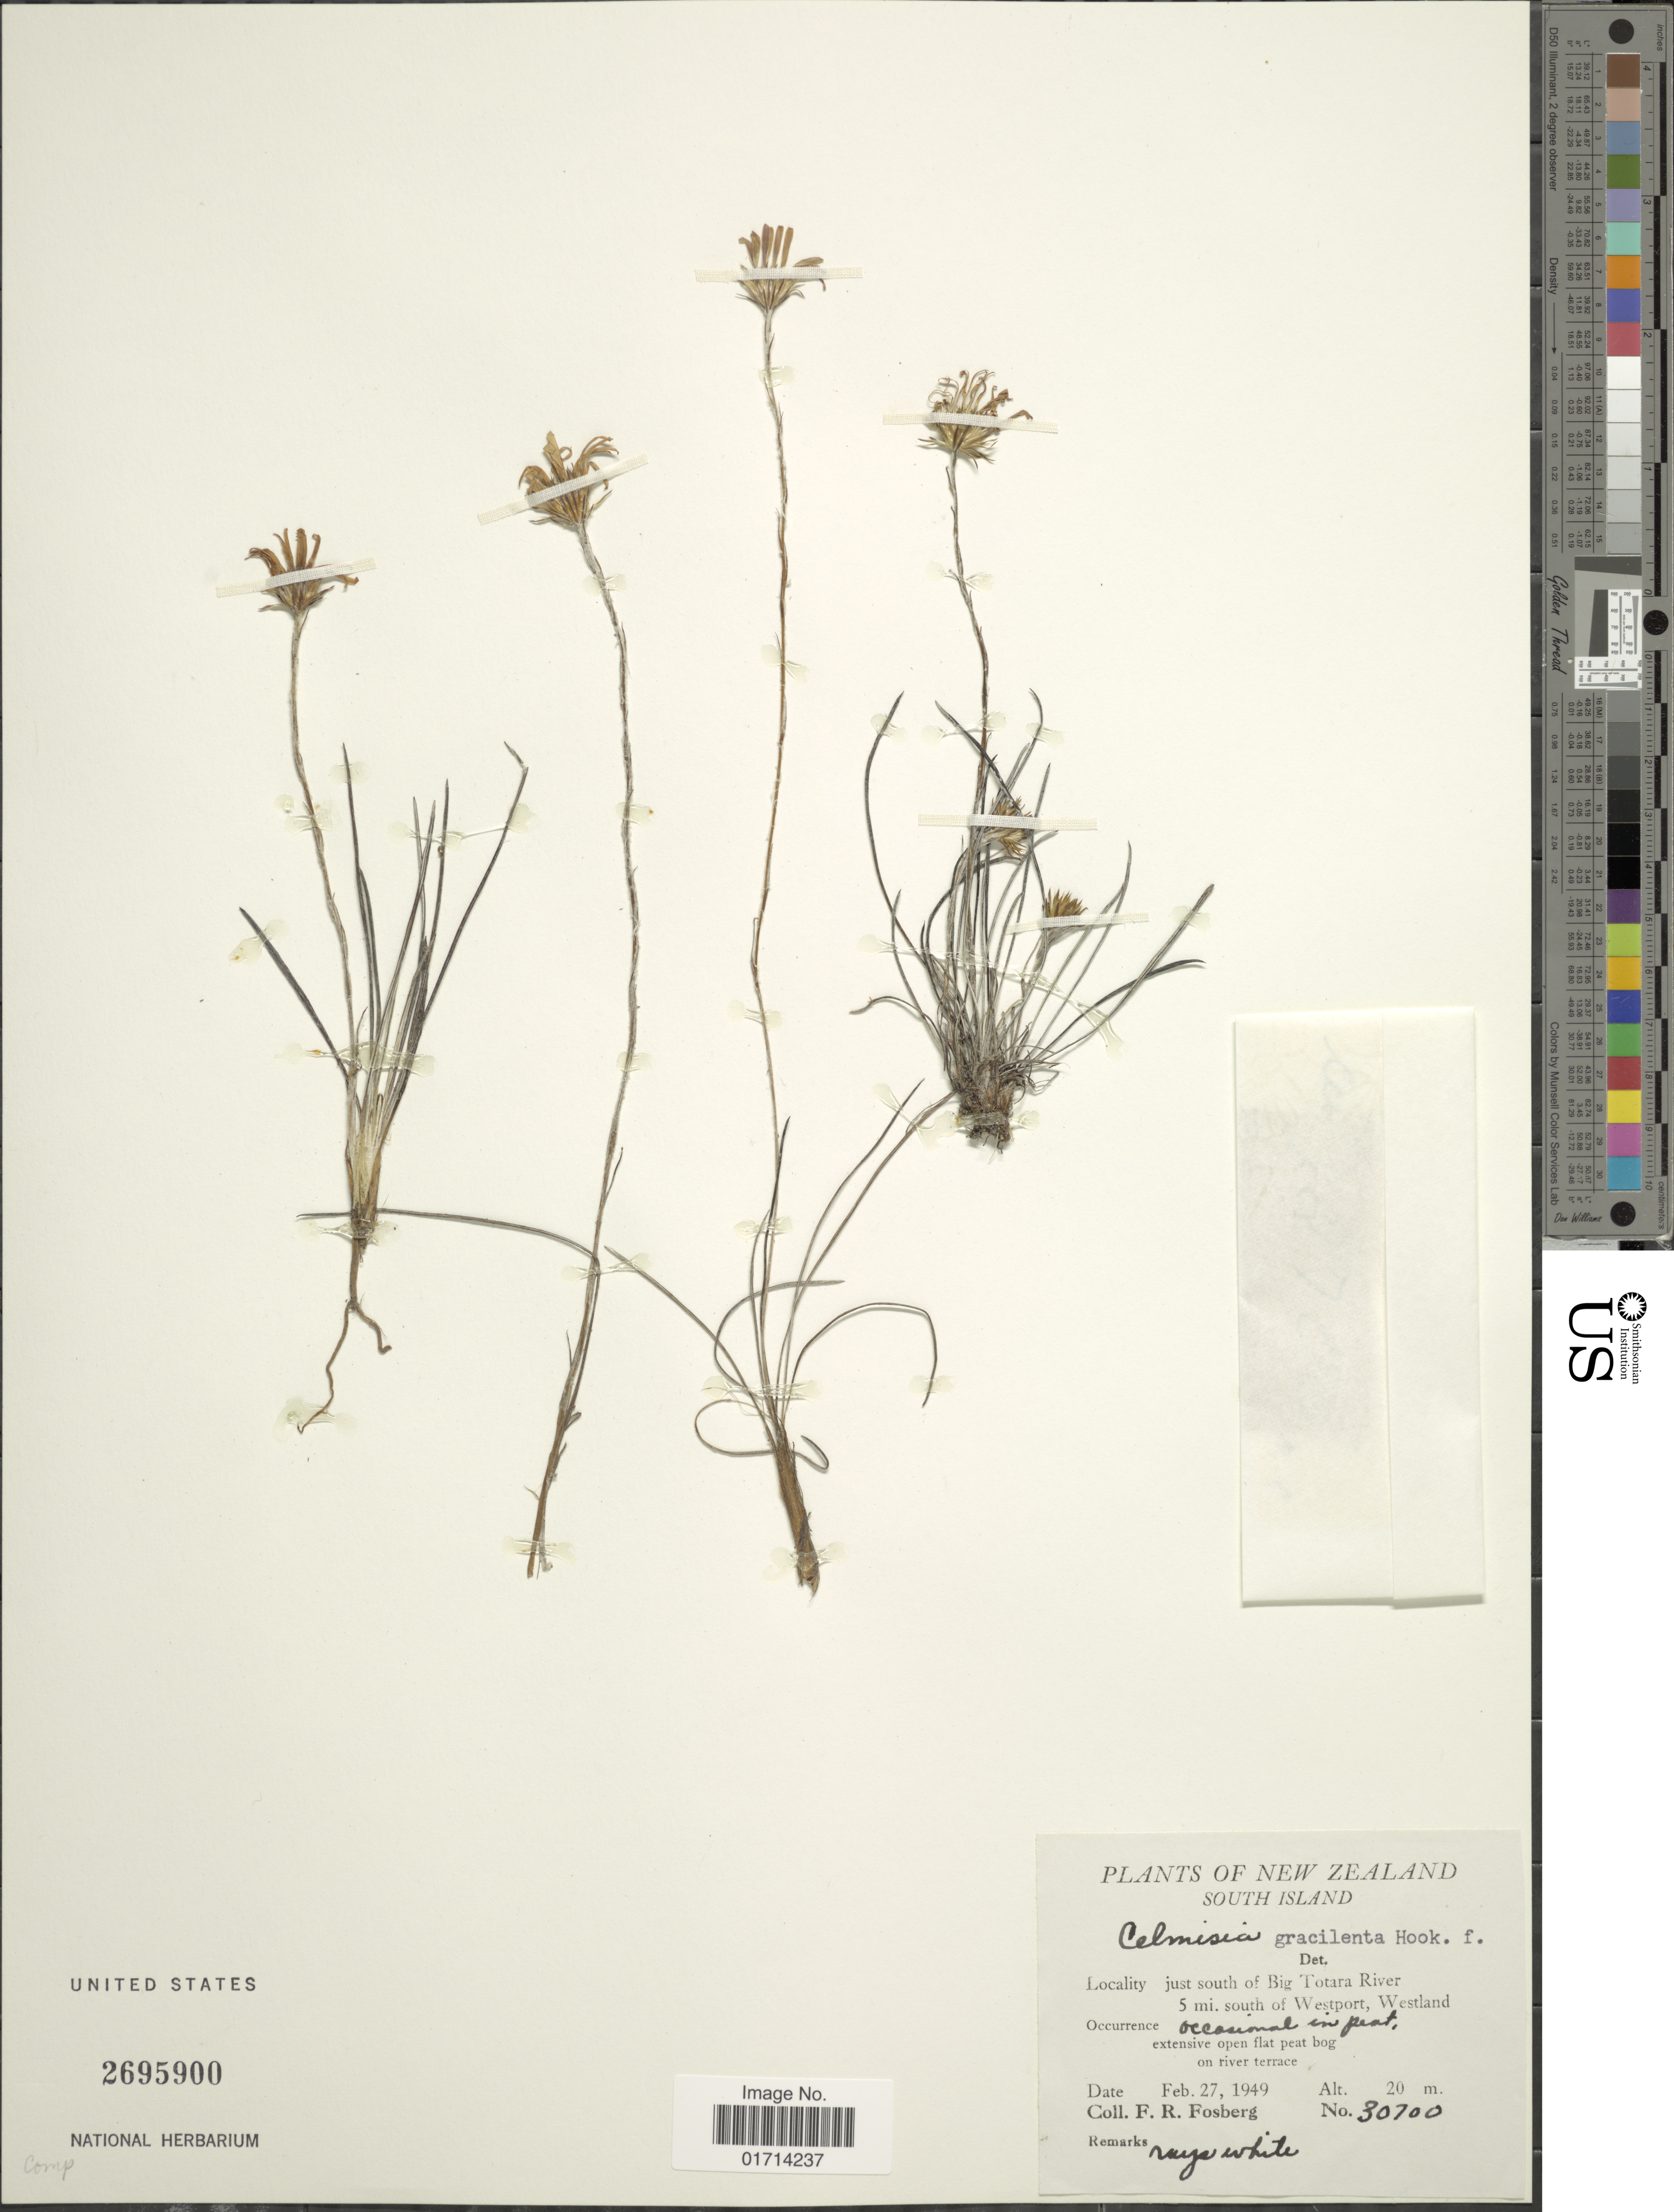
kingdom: Plantae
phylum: Tracheophyta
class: Magnoliopsida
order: Asterales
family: Asteraceae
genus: Celmisia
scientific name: Celmisia gracilenta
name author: Hook. f.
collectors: F. R. Fosberg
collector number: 30700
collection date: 1949-02-27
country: New Zealand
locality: South Island, just south of Big Totara River, 5 mi. south of Westport, Westland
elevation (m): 20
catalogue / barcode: US 2695900